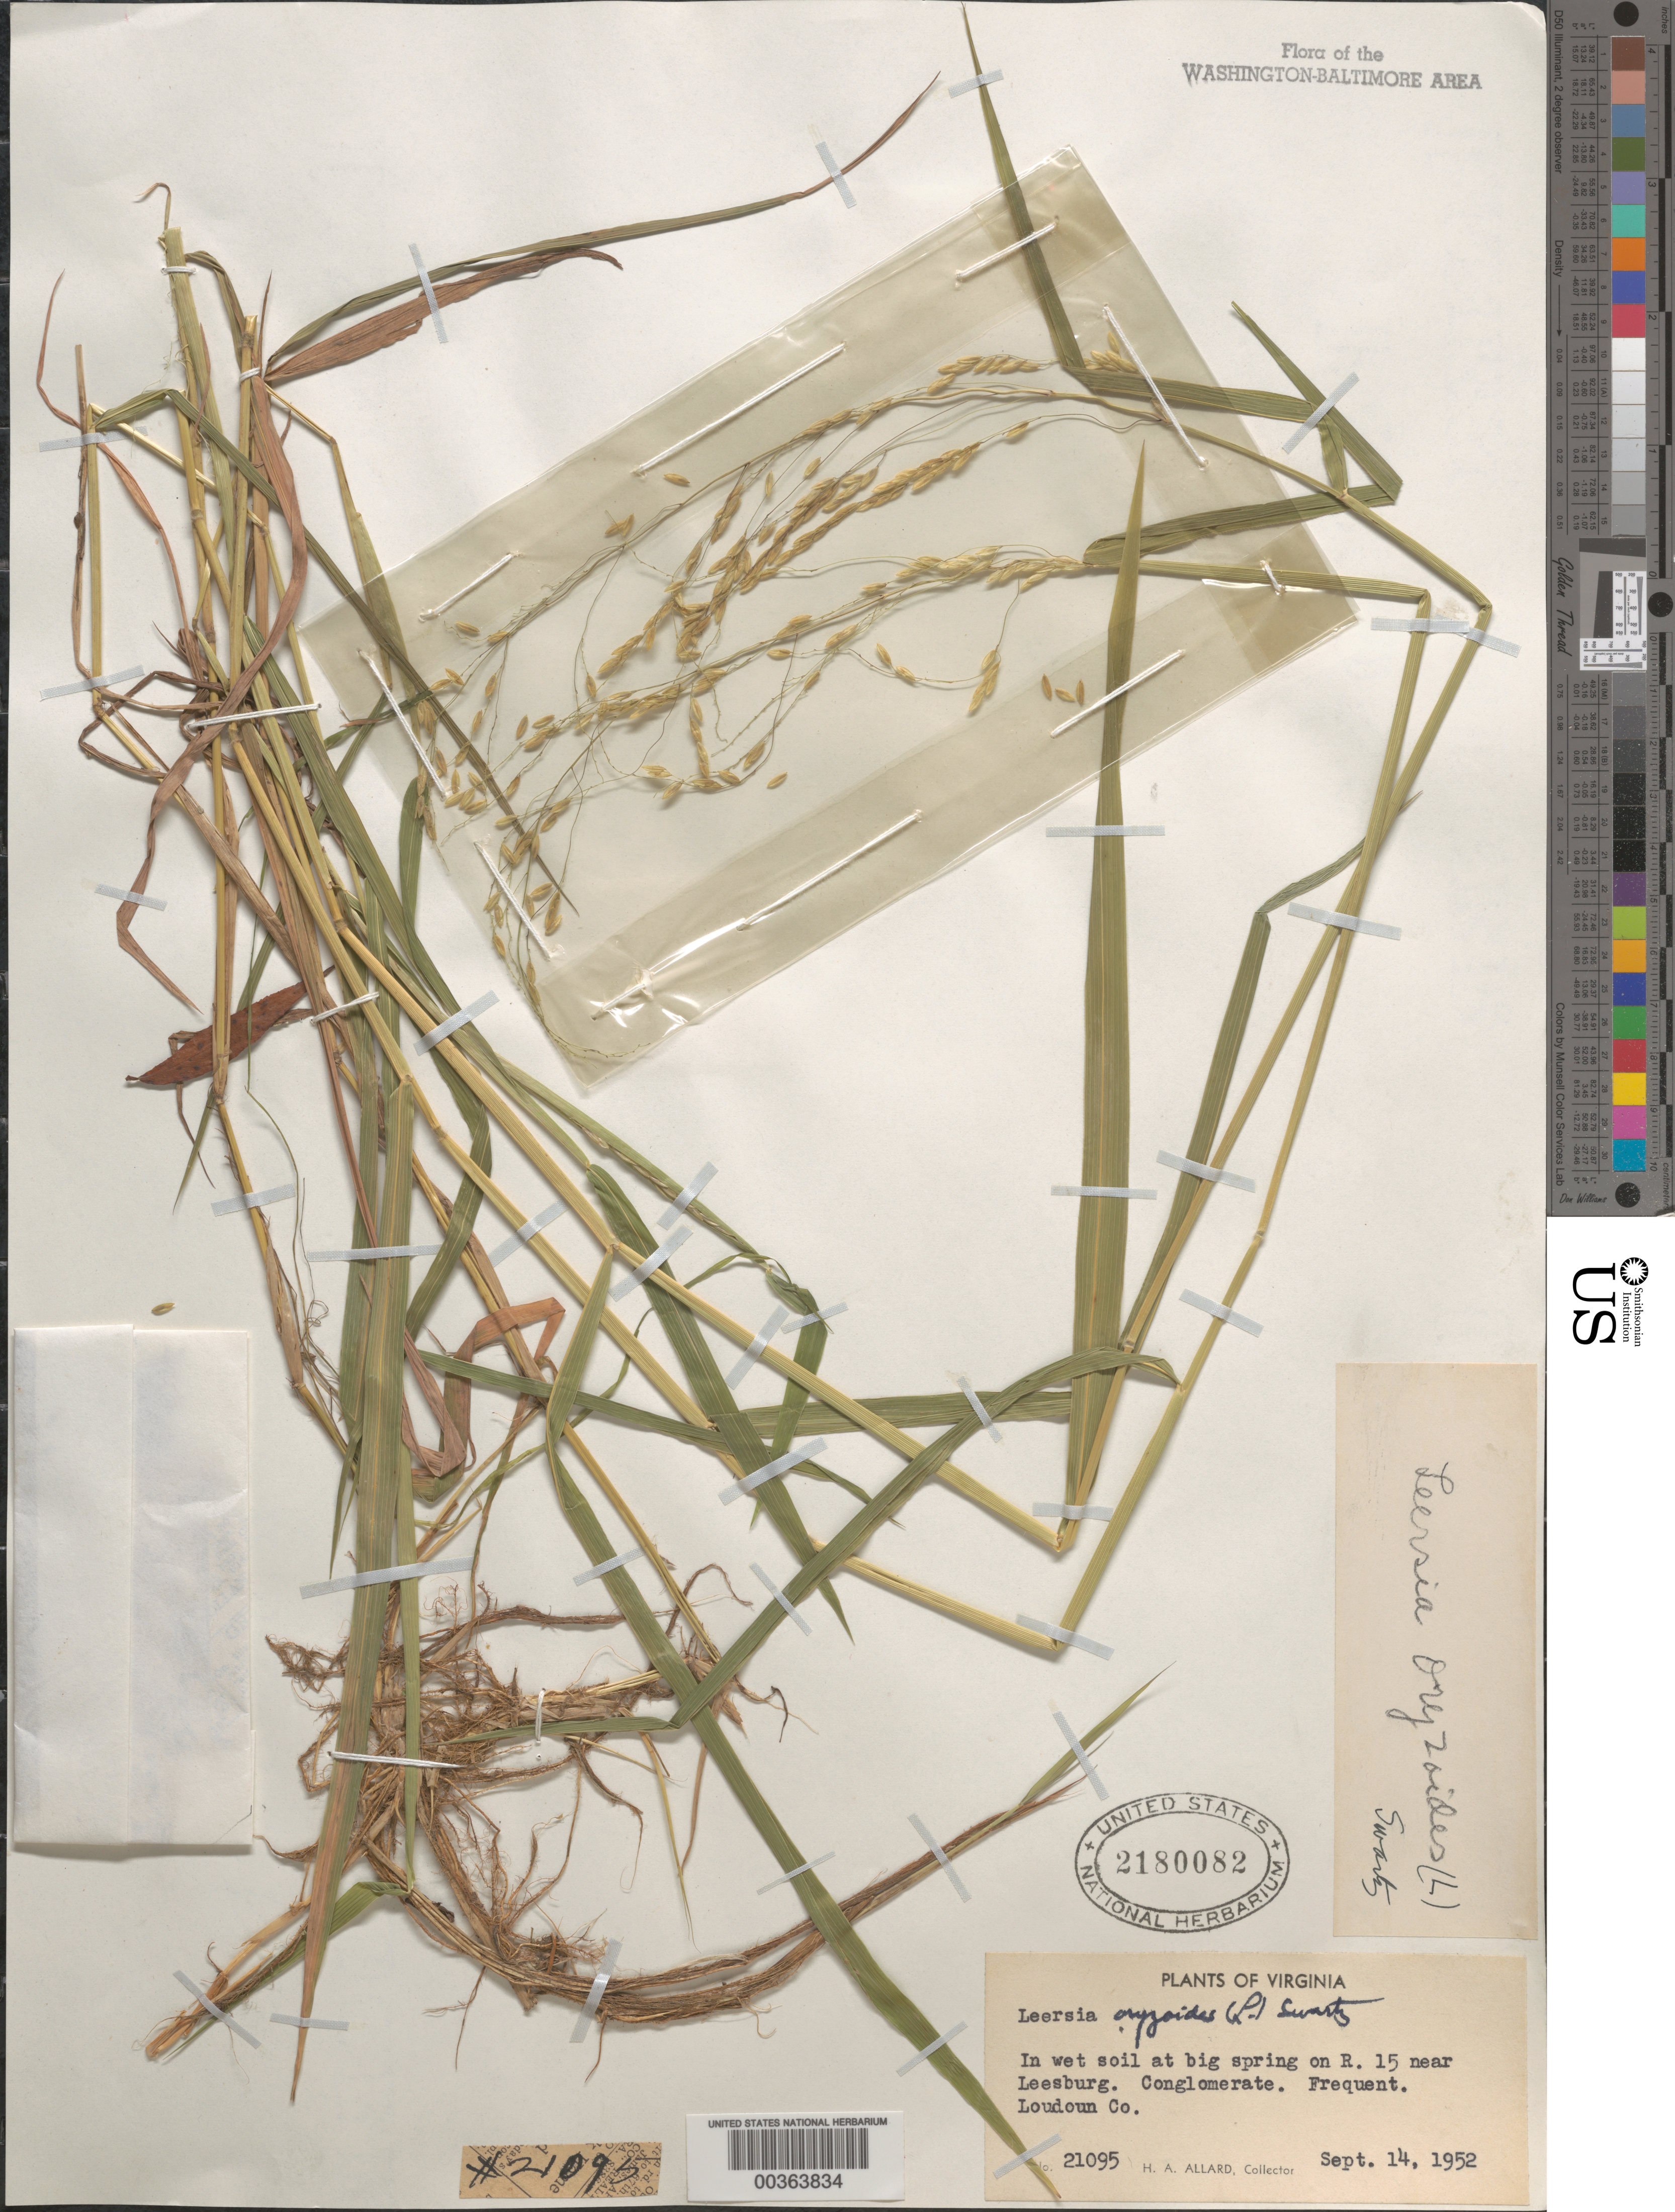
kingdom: Plantae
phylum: Tracheophyta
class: Liliopsida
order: Poales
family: Poaceae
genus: Leersia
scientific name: Leersia oryzoides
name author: (L.) Sw.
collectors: H. A. Allard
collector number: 21095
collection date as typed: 14 Sep 1952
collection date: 1952-09-14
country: United States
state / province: Virginia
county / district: Loudoun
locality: Spring on Route 15, Leesburg vicinity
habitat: In wet soil at big spring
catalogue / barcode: US 2180082